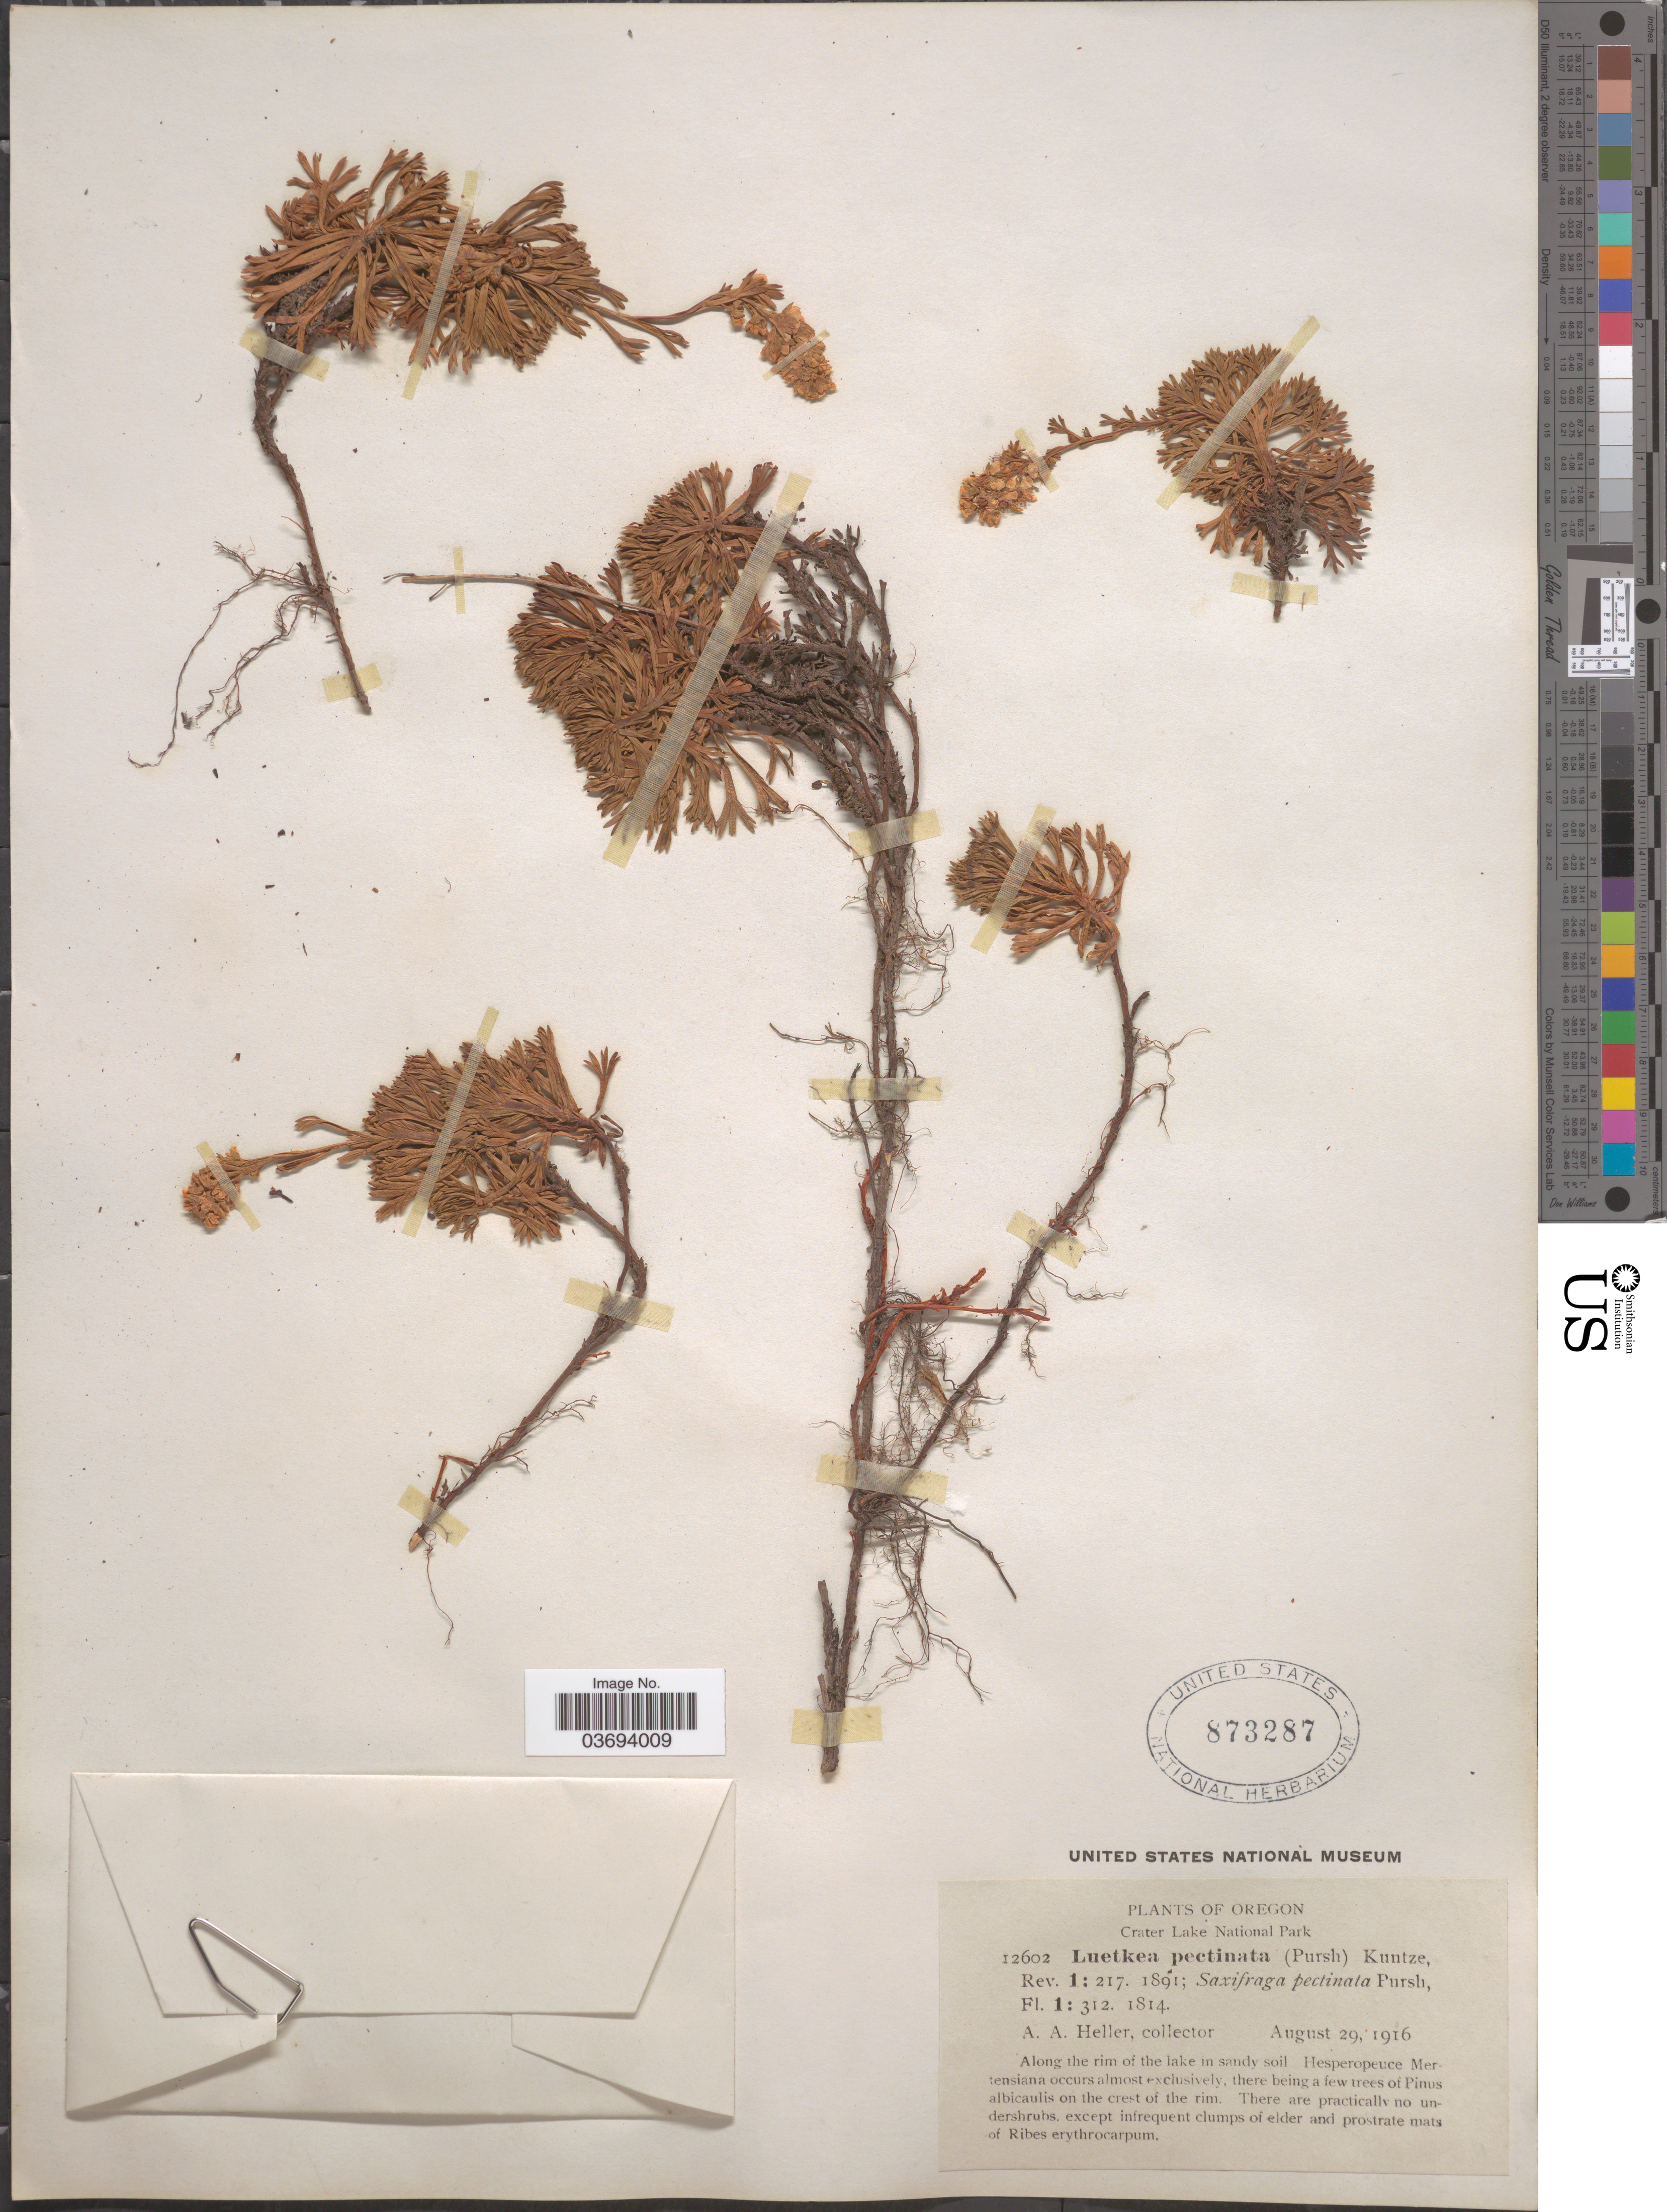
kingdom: Plantae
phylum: Tracheophyta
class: Magnoliopsida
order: Rosales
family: Rosaceae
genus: Luetkea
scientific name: Luetkea pectinata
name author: (Pursh) Kuntze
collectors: A. A. Heller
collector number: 12602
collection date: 1916-08-29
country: United States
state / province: Oregon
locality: Crater Lake National Park.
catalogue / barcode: US 873287